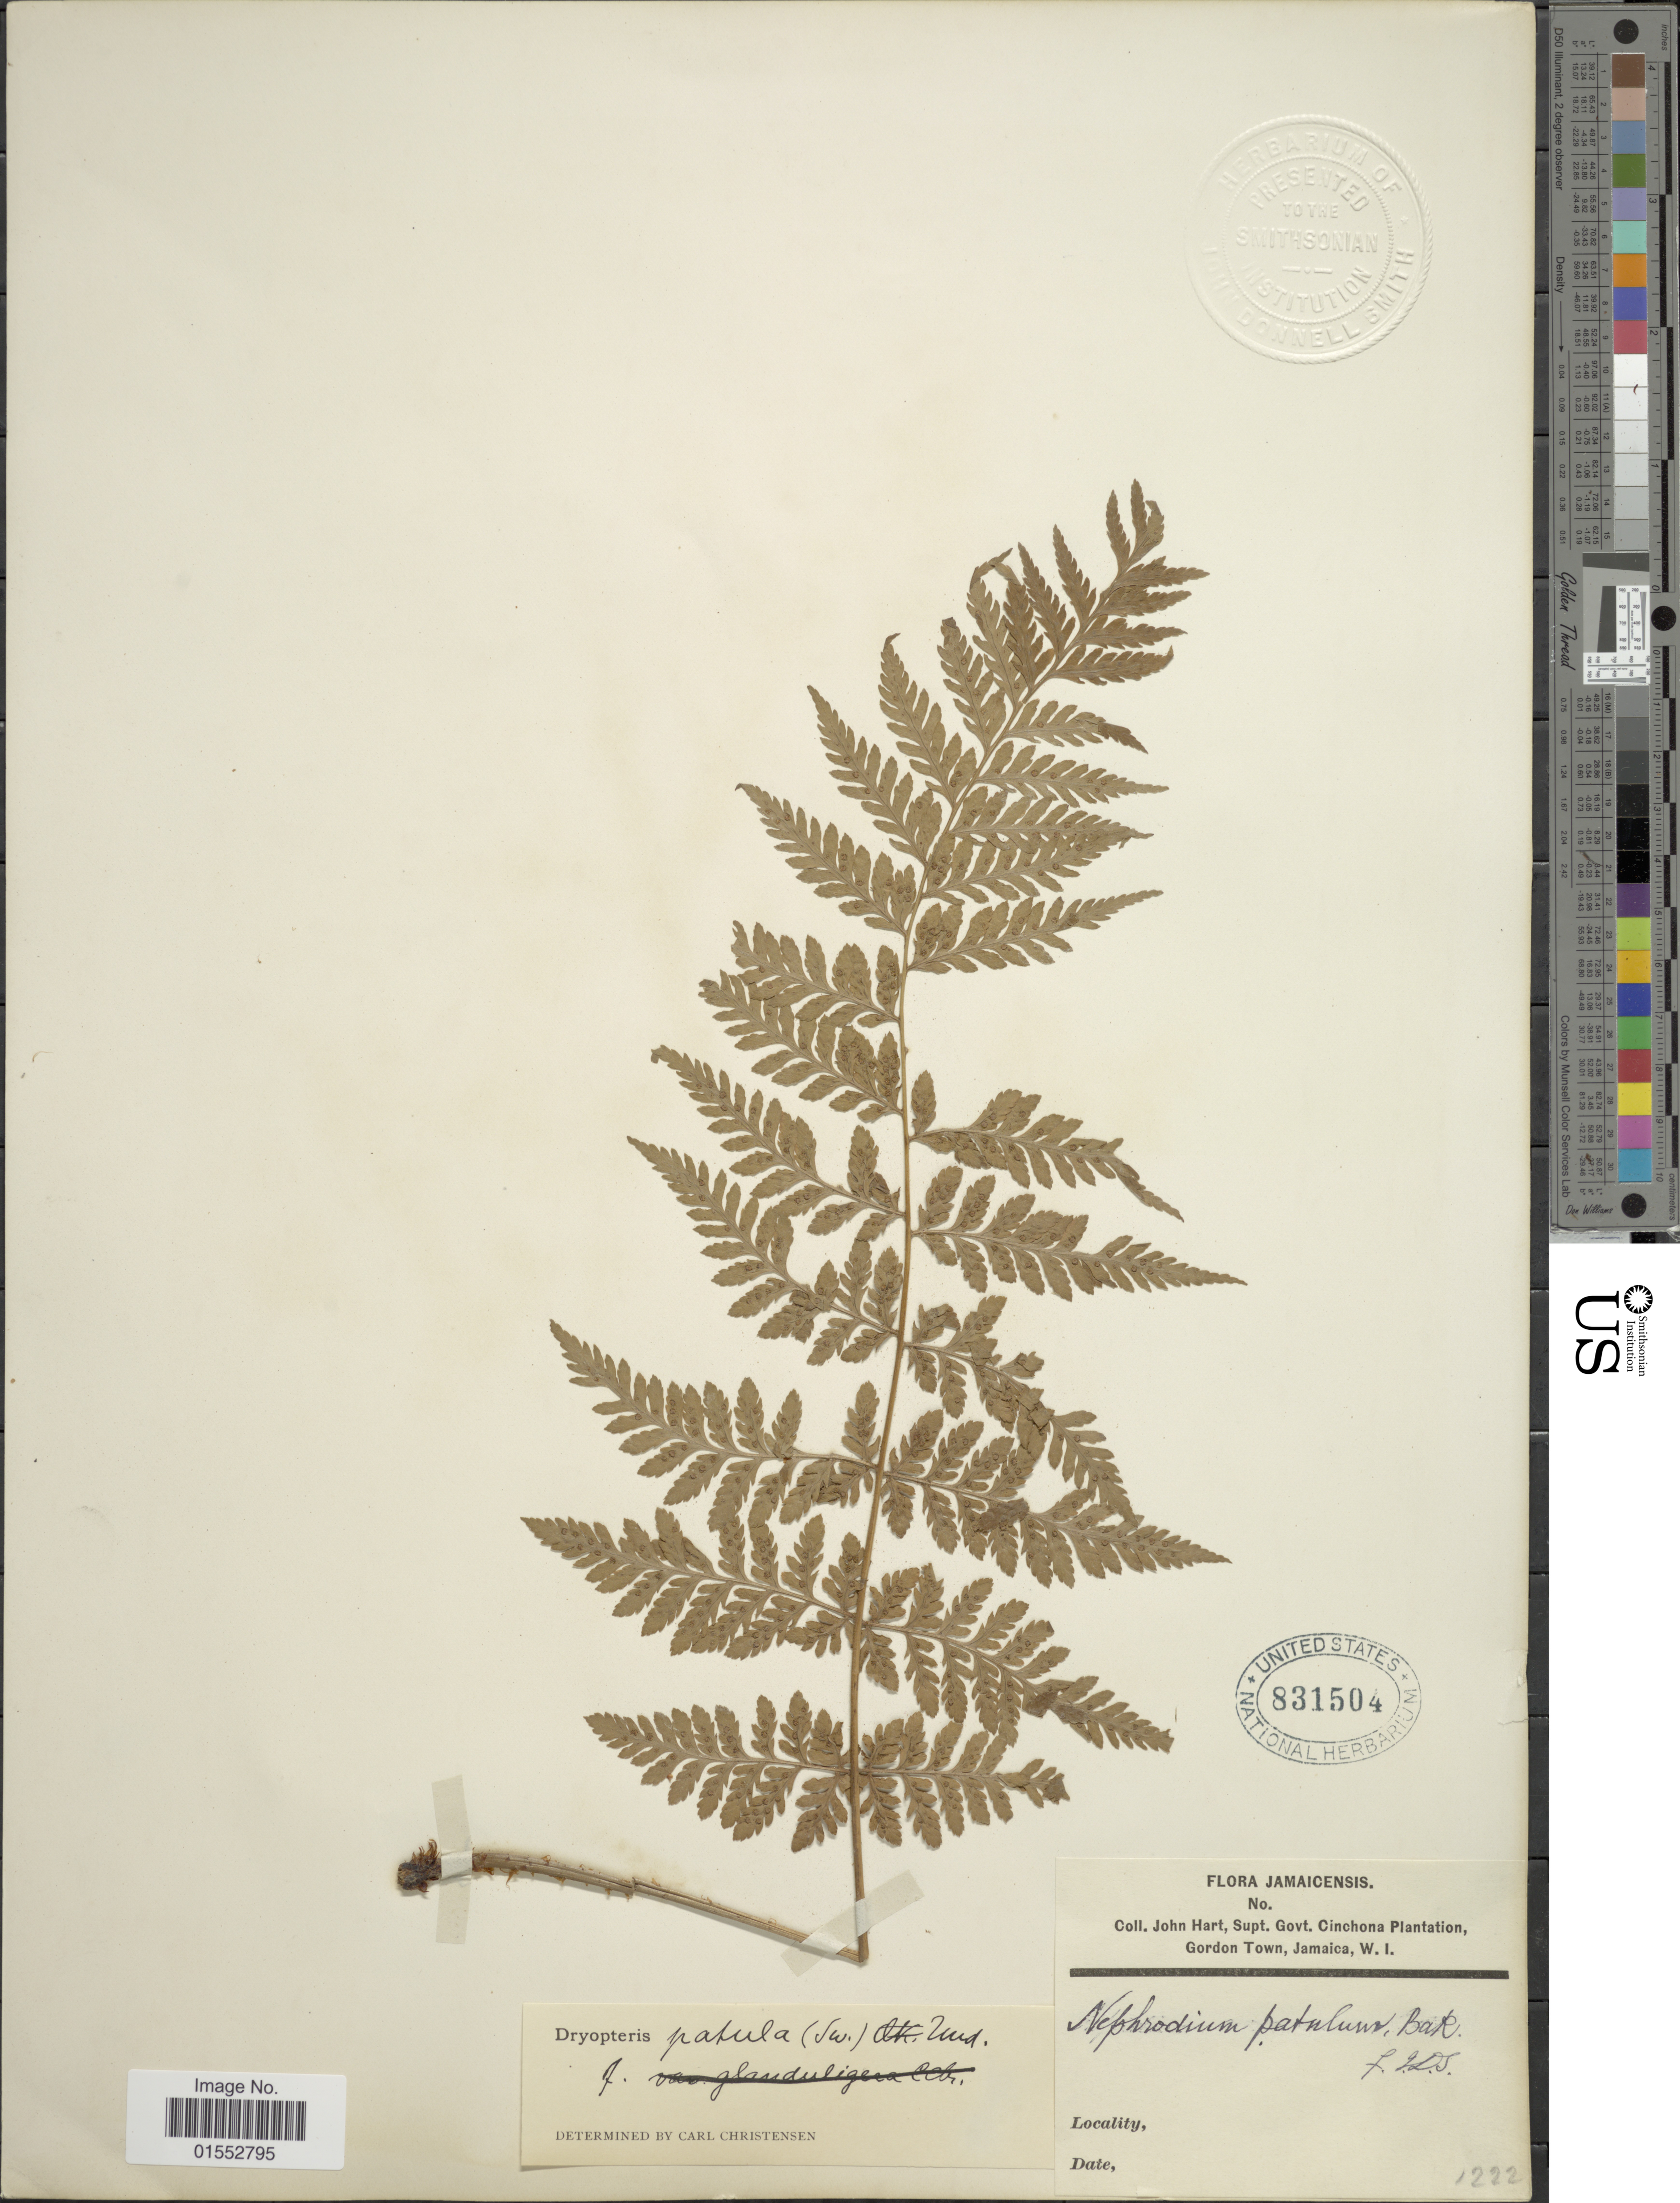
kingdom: Plantae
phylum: Tracheophyta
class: Polypodiopsida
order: Polypodiales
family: Dryopteridaceae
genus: Dryopteris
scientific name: Dryopteris patula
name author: (Sw.) Underw.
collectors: J. H. Hart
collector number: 1222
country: Jamaica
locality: Jamaicensis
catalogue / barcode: US 831504